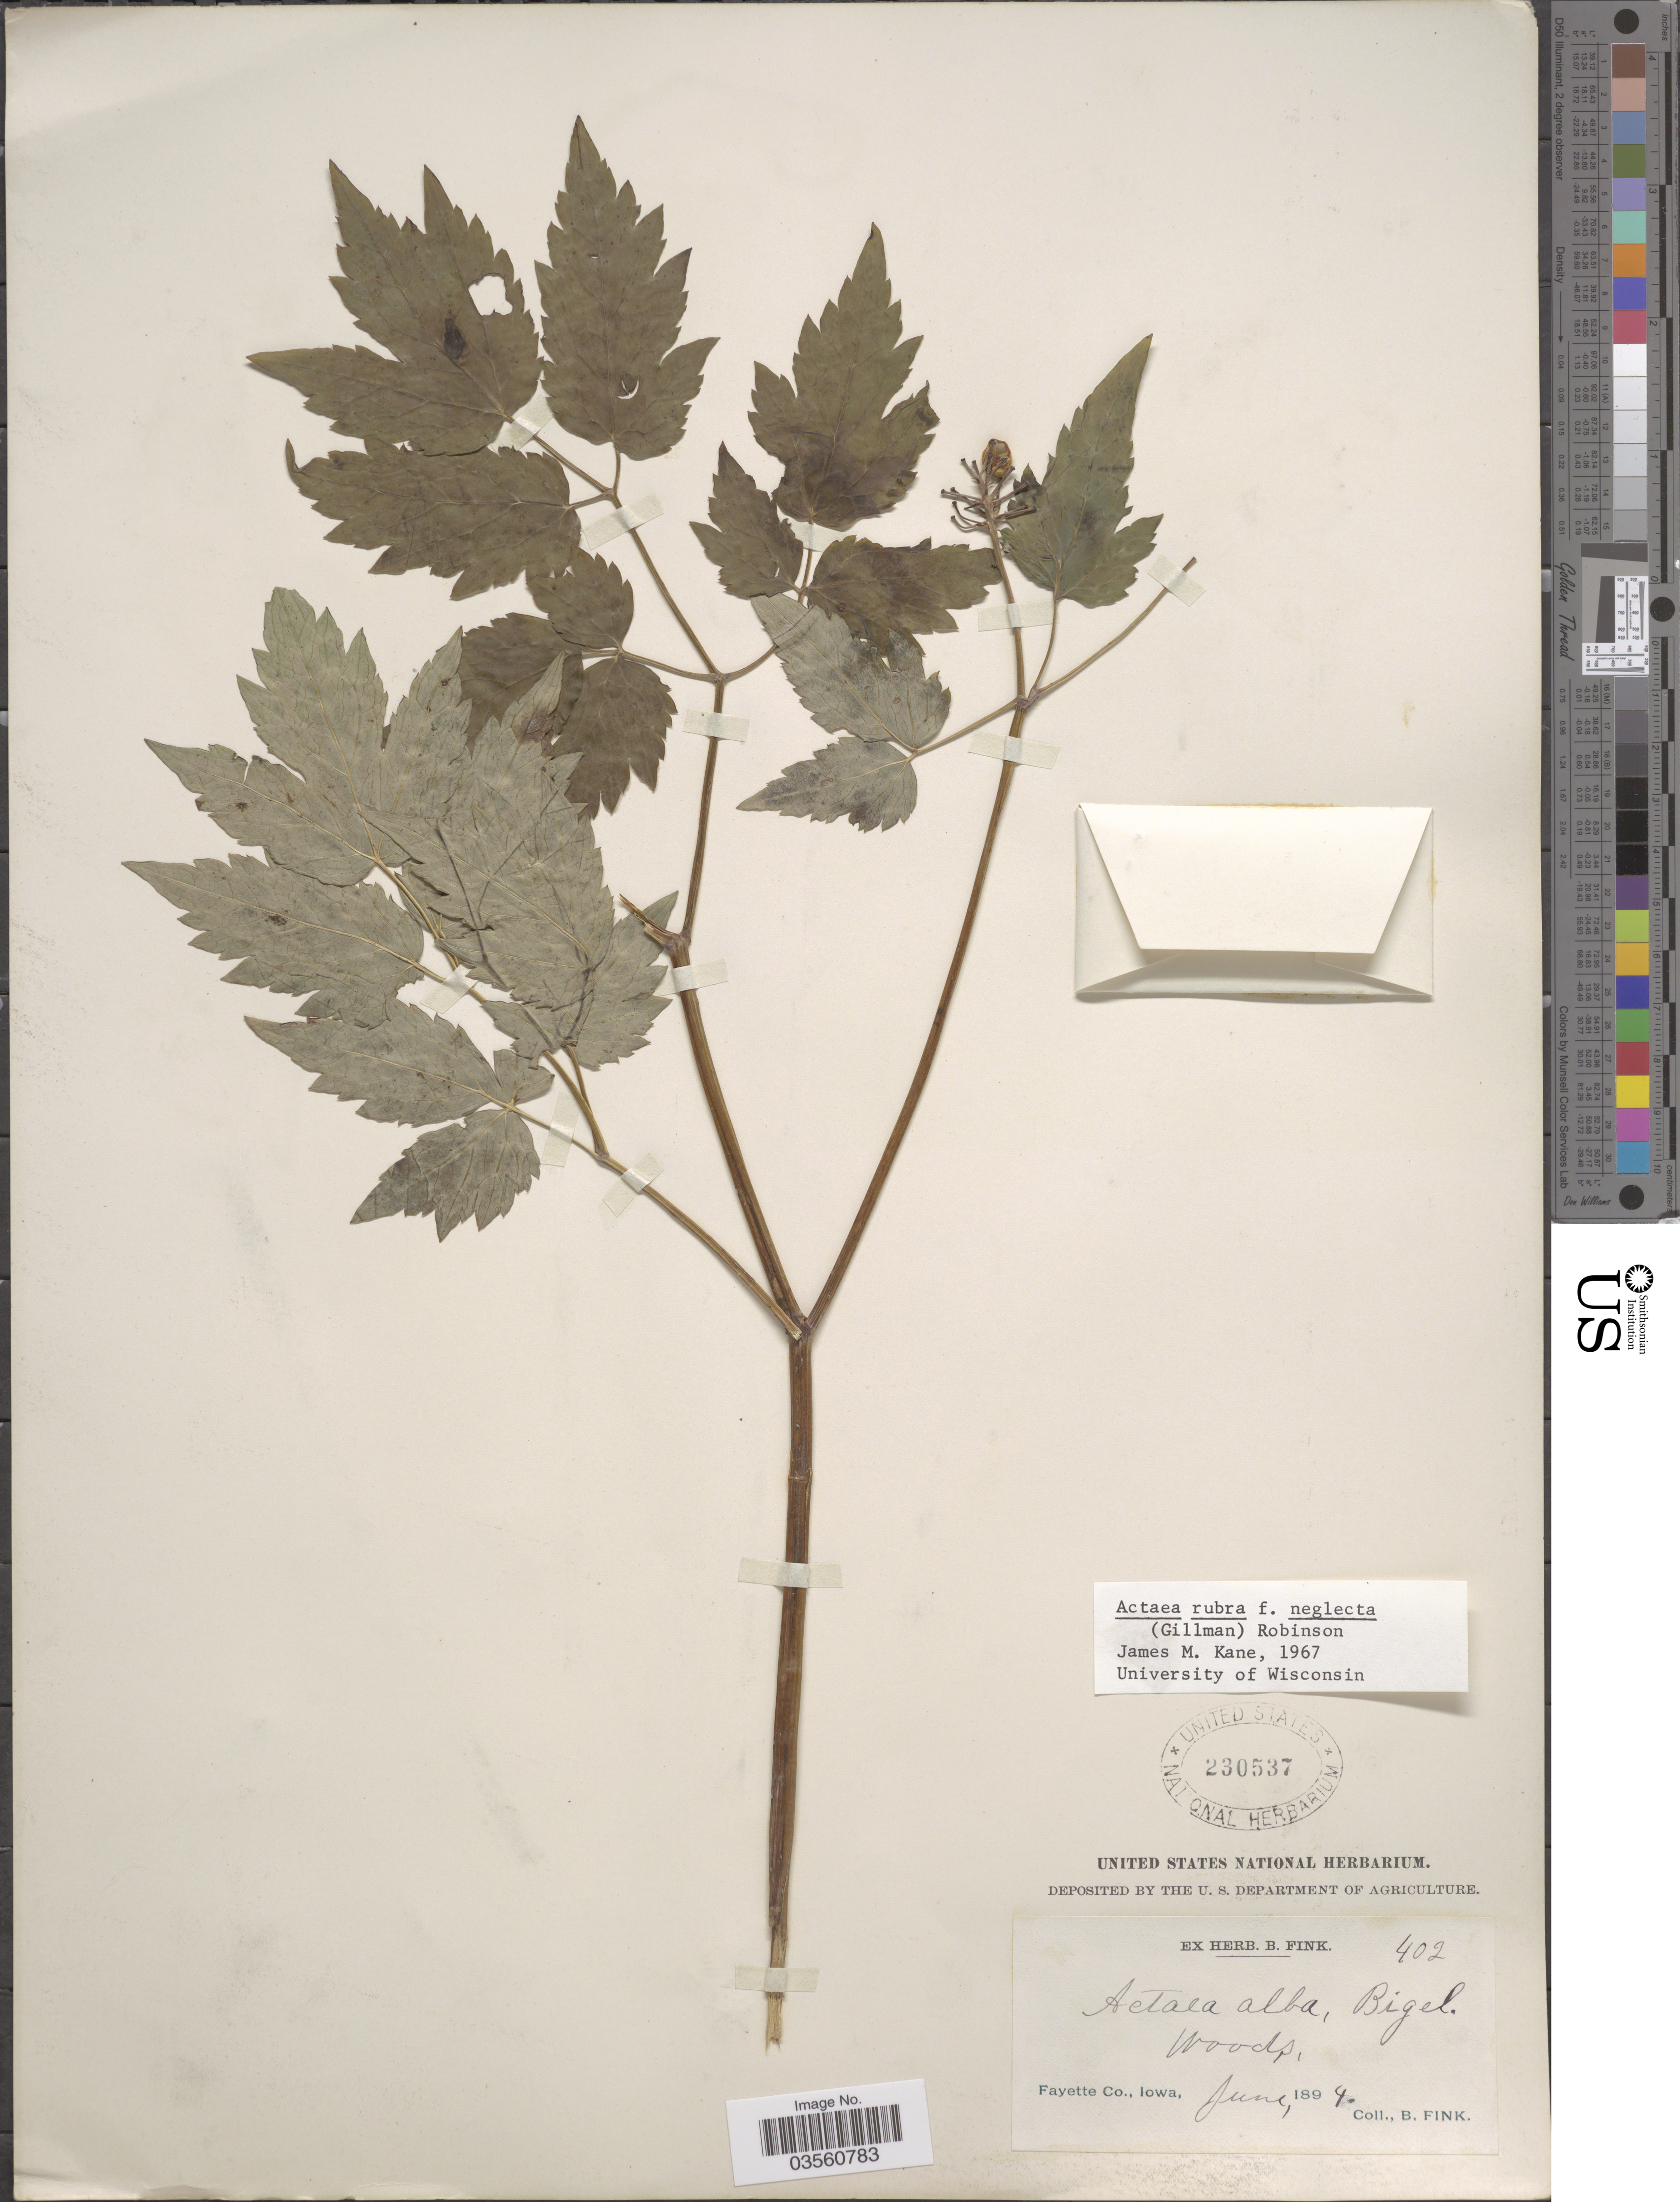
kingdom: Plantae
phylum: Tracheophyta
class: Magnoliopsida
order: Ranunculales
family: Ranunculaceae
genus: Actaea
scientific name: Actaea rubra f. neglecta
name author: (Gillman) B.L. Rob.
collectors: B. Fink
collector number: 402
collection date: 1894-06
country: United States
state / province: Iowa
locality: Fayette Co.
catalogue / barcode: US 230537